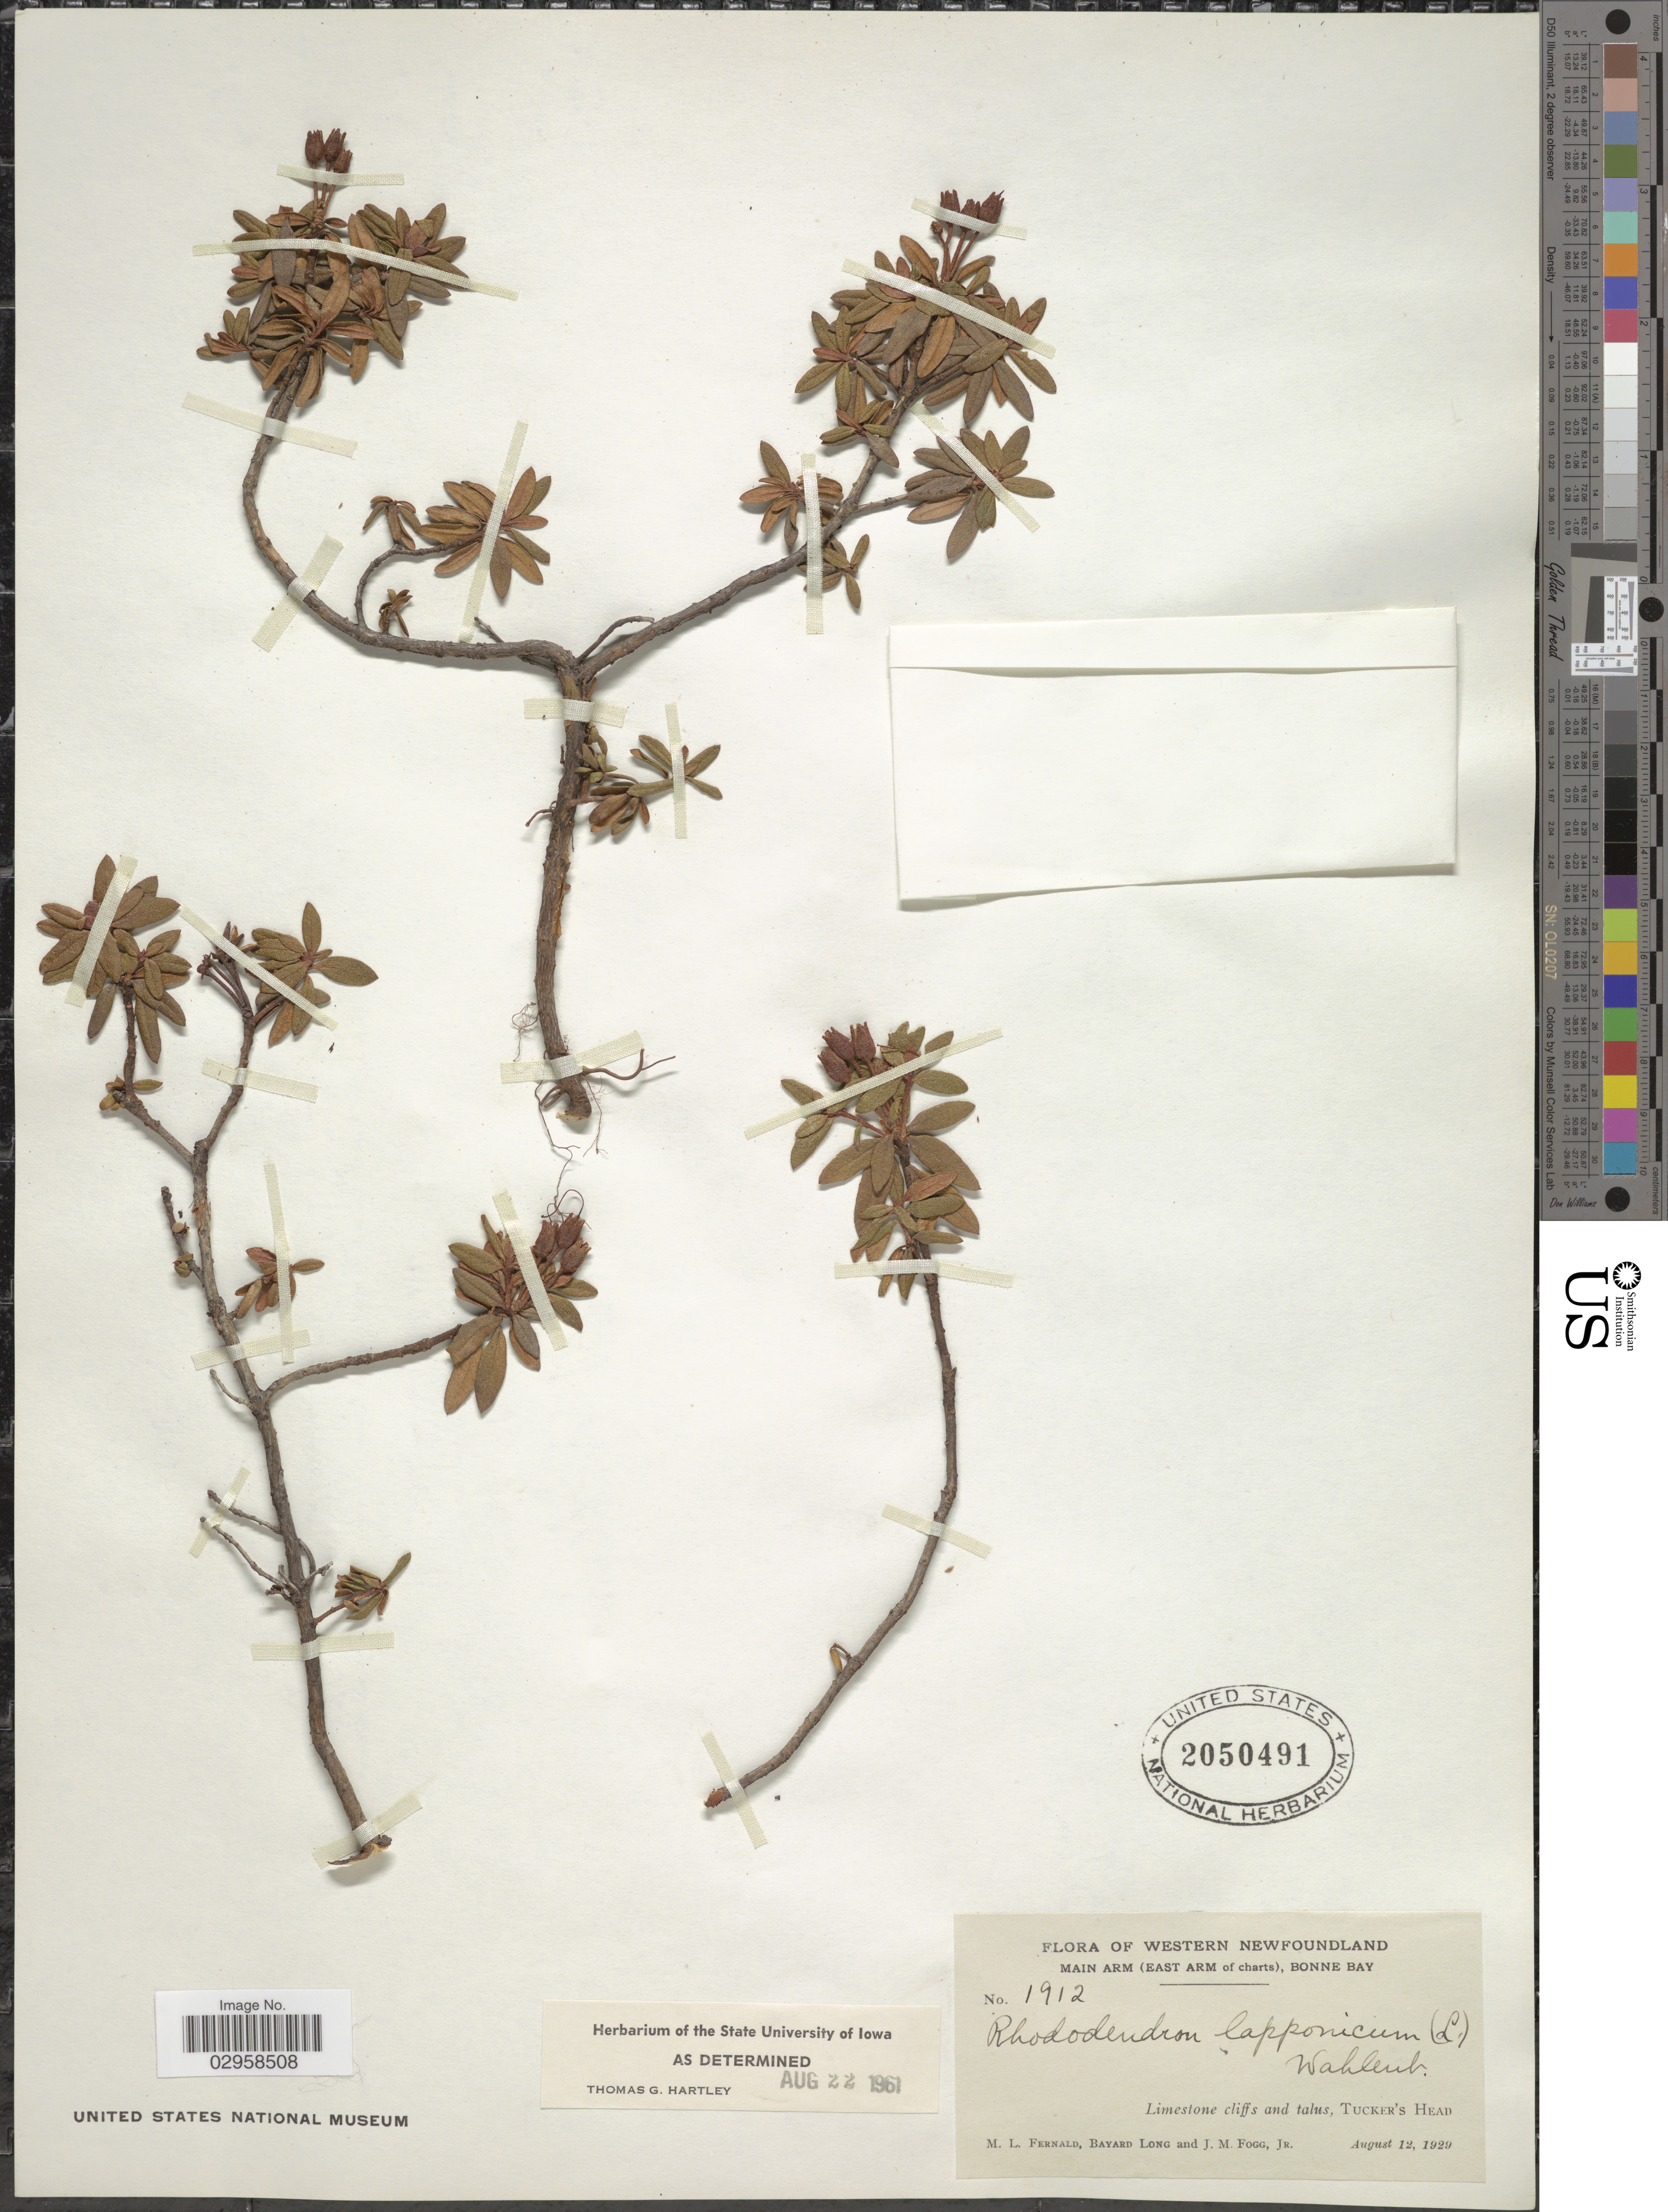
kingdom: Plantae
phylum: Tracheophyta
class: Magnoliopsida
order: Ericales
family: Ericaceae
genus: Rhododendron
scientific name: Rhododendron lapponicum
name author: (L.) Wahlenb.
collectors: M. L. Fernald, B. Long & J. Fogg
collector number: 1912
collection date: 1929-08-12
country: Canada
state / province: Newfoundland and Labrador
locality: Western Newfoundland. Main Arm (East Arm of charts), Bonney Bay. Limestone cliffs and talus, Tucker's Head.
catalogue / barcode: US 2050491